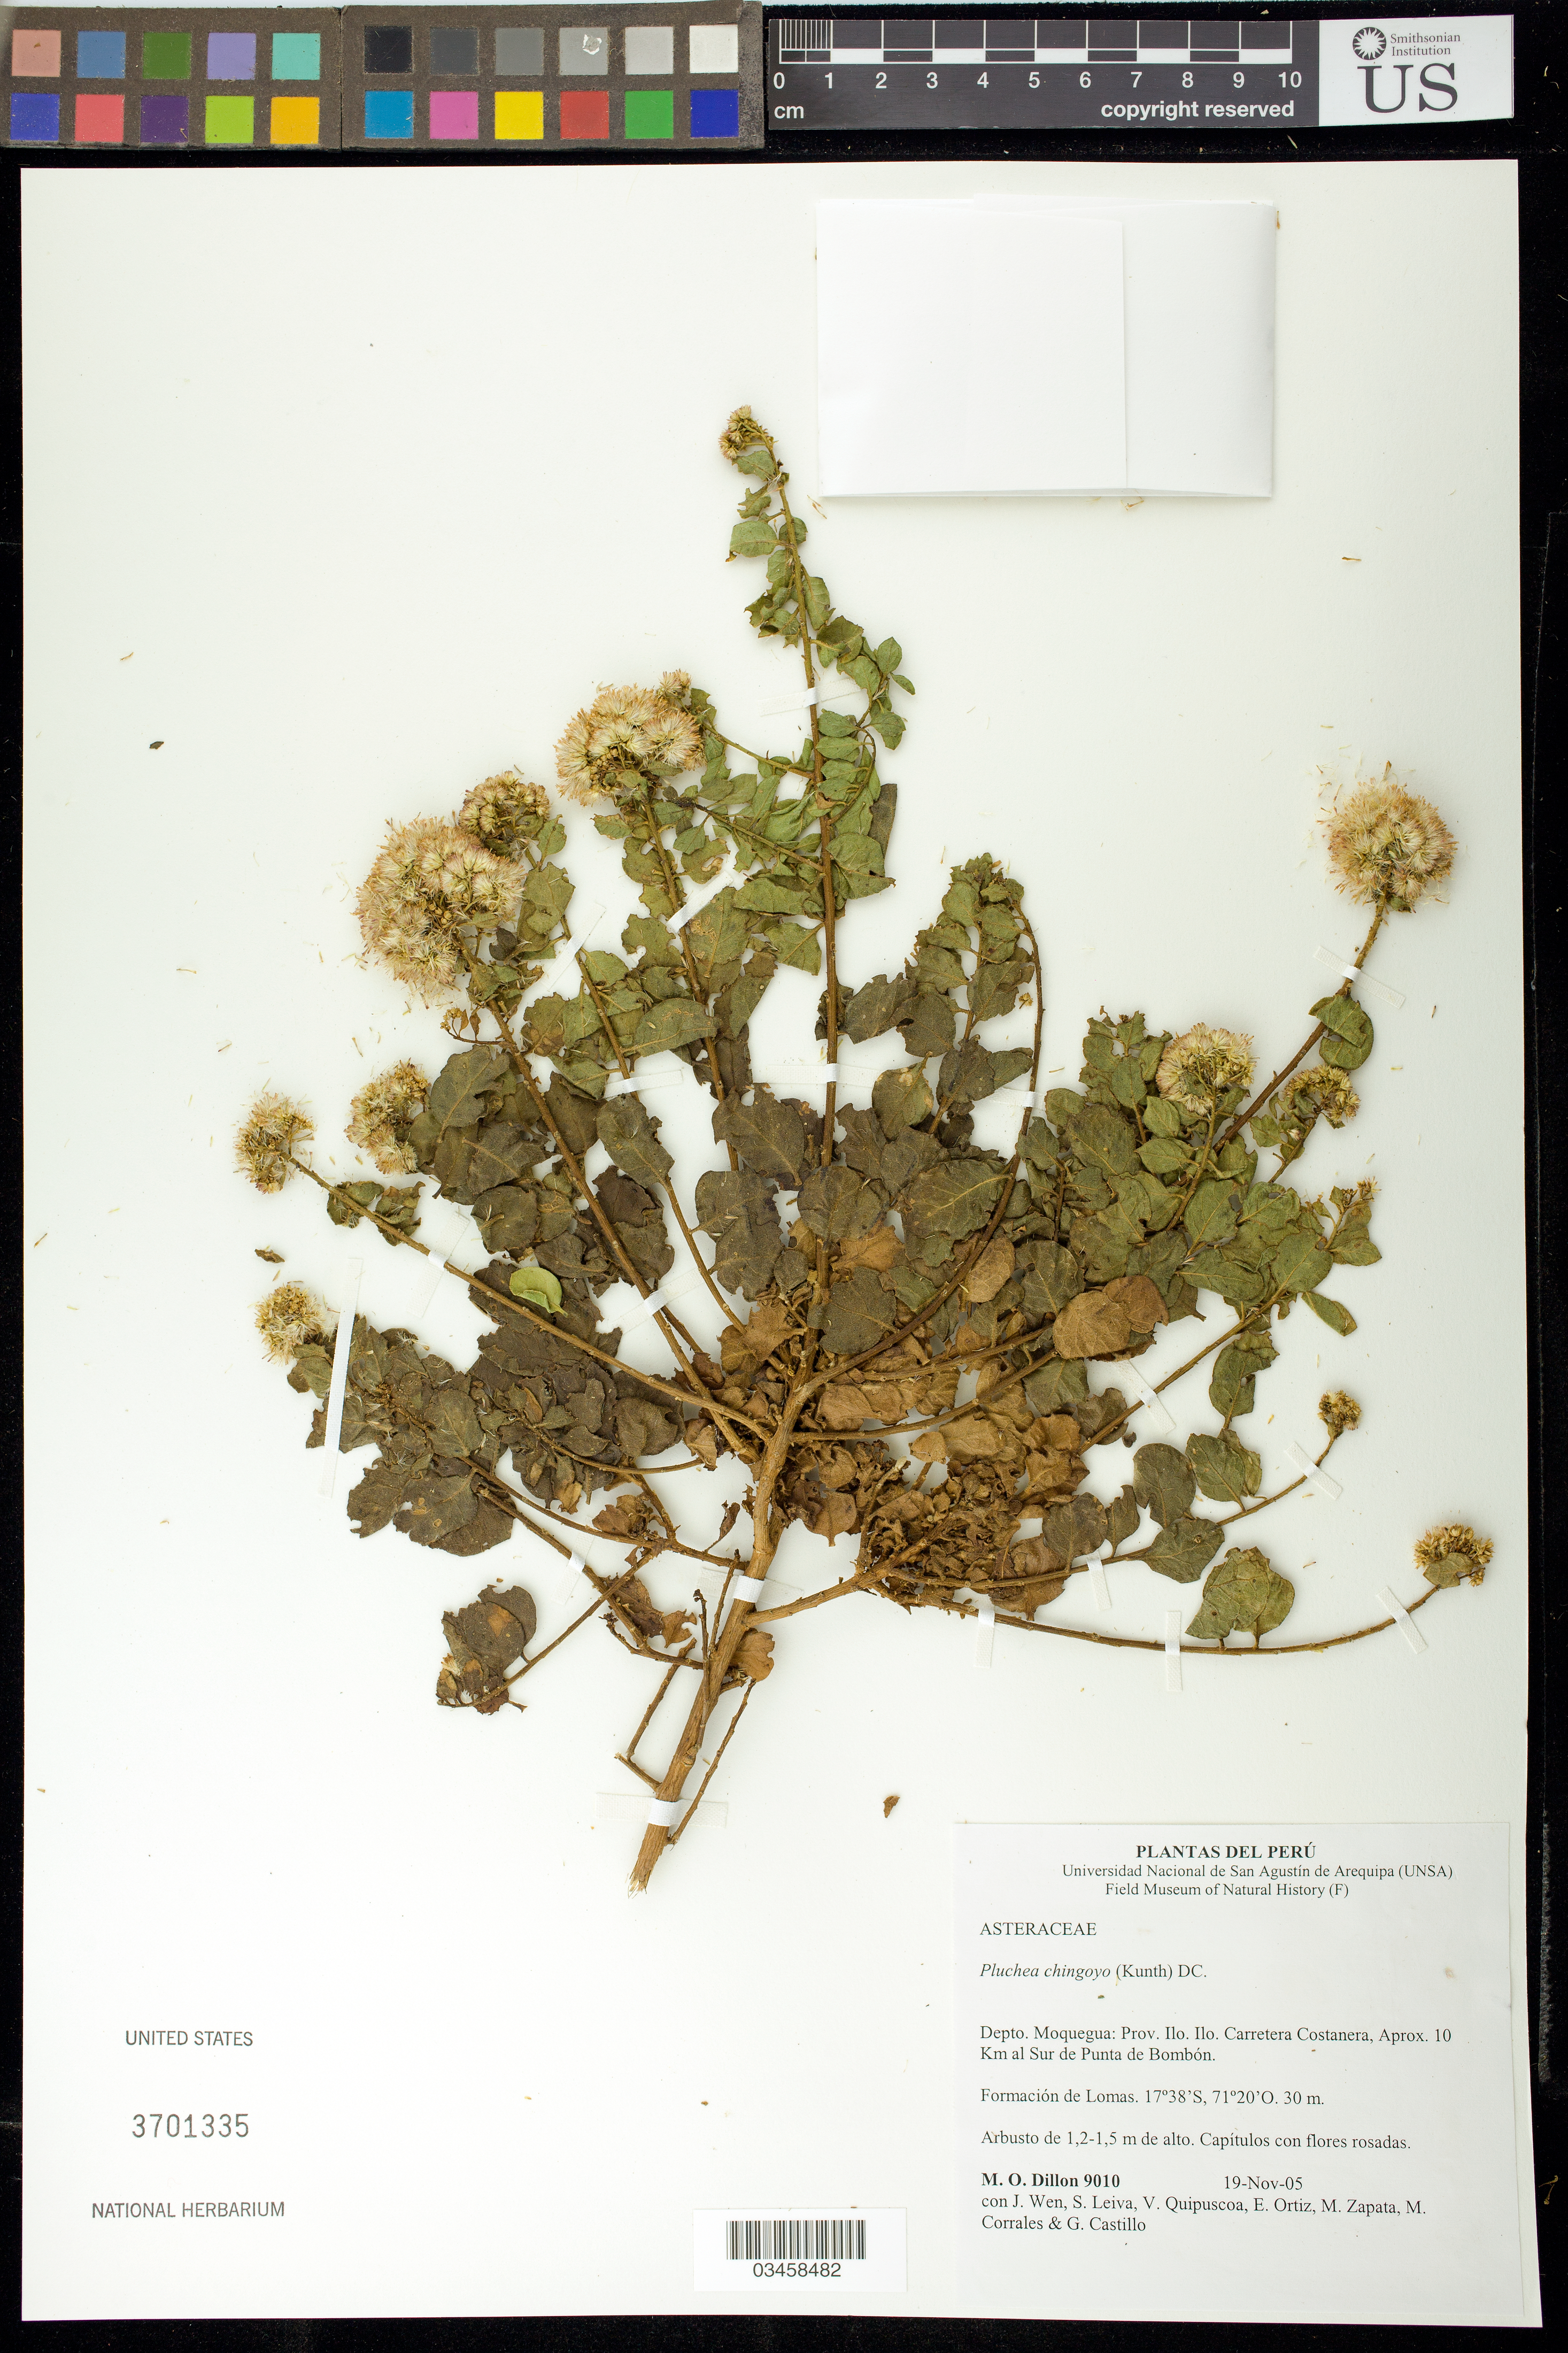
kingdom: Plantae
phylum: Tracheophyta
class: Magnoliopsida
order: Asterales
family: Asteraceae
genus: Pluchea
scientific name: Pluchea chingoyo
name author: DC.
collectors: M. O. Dillon, J. Wen, S. Leiva, V. Quipuscoa, E. Ortiz, M. Zapata & M. Corrales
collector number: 9010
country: Peru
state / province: Moquegua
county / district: Ilo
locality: Ilo. Carretera Costanera, aprox. 10 Km al Sur de Punta de Bombon.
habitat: Formacion de Lomas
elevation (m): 30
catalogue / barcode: US 3701335